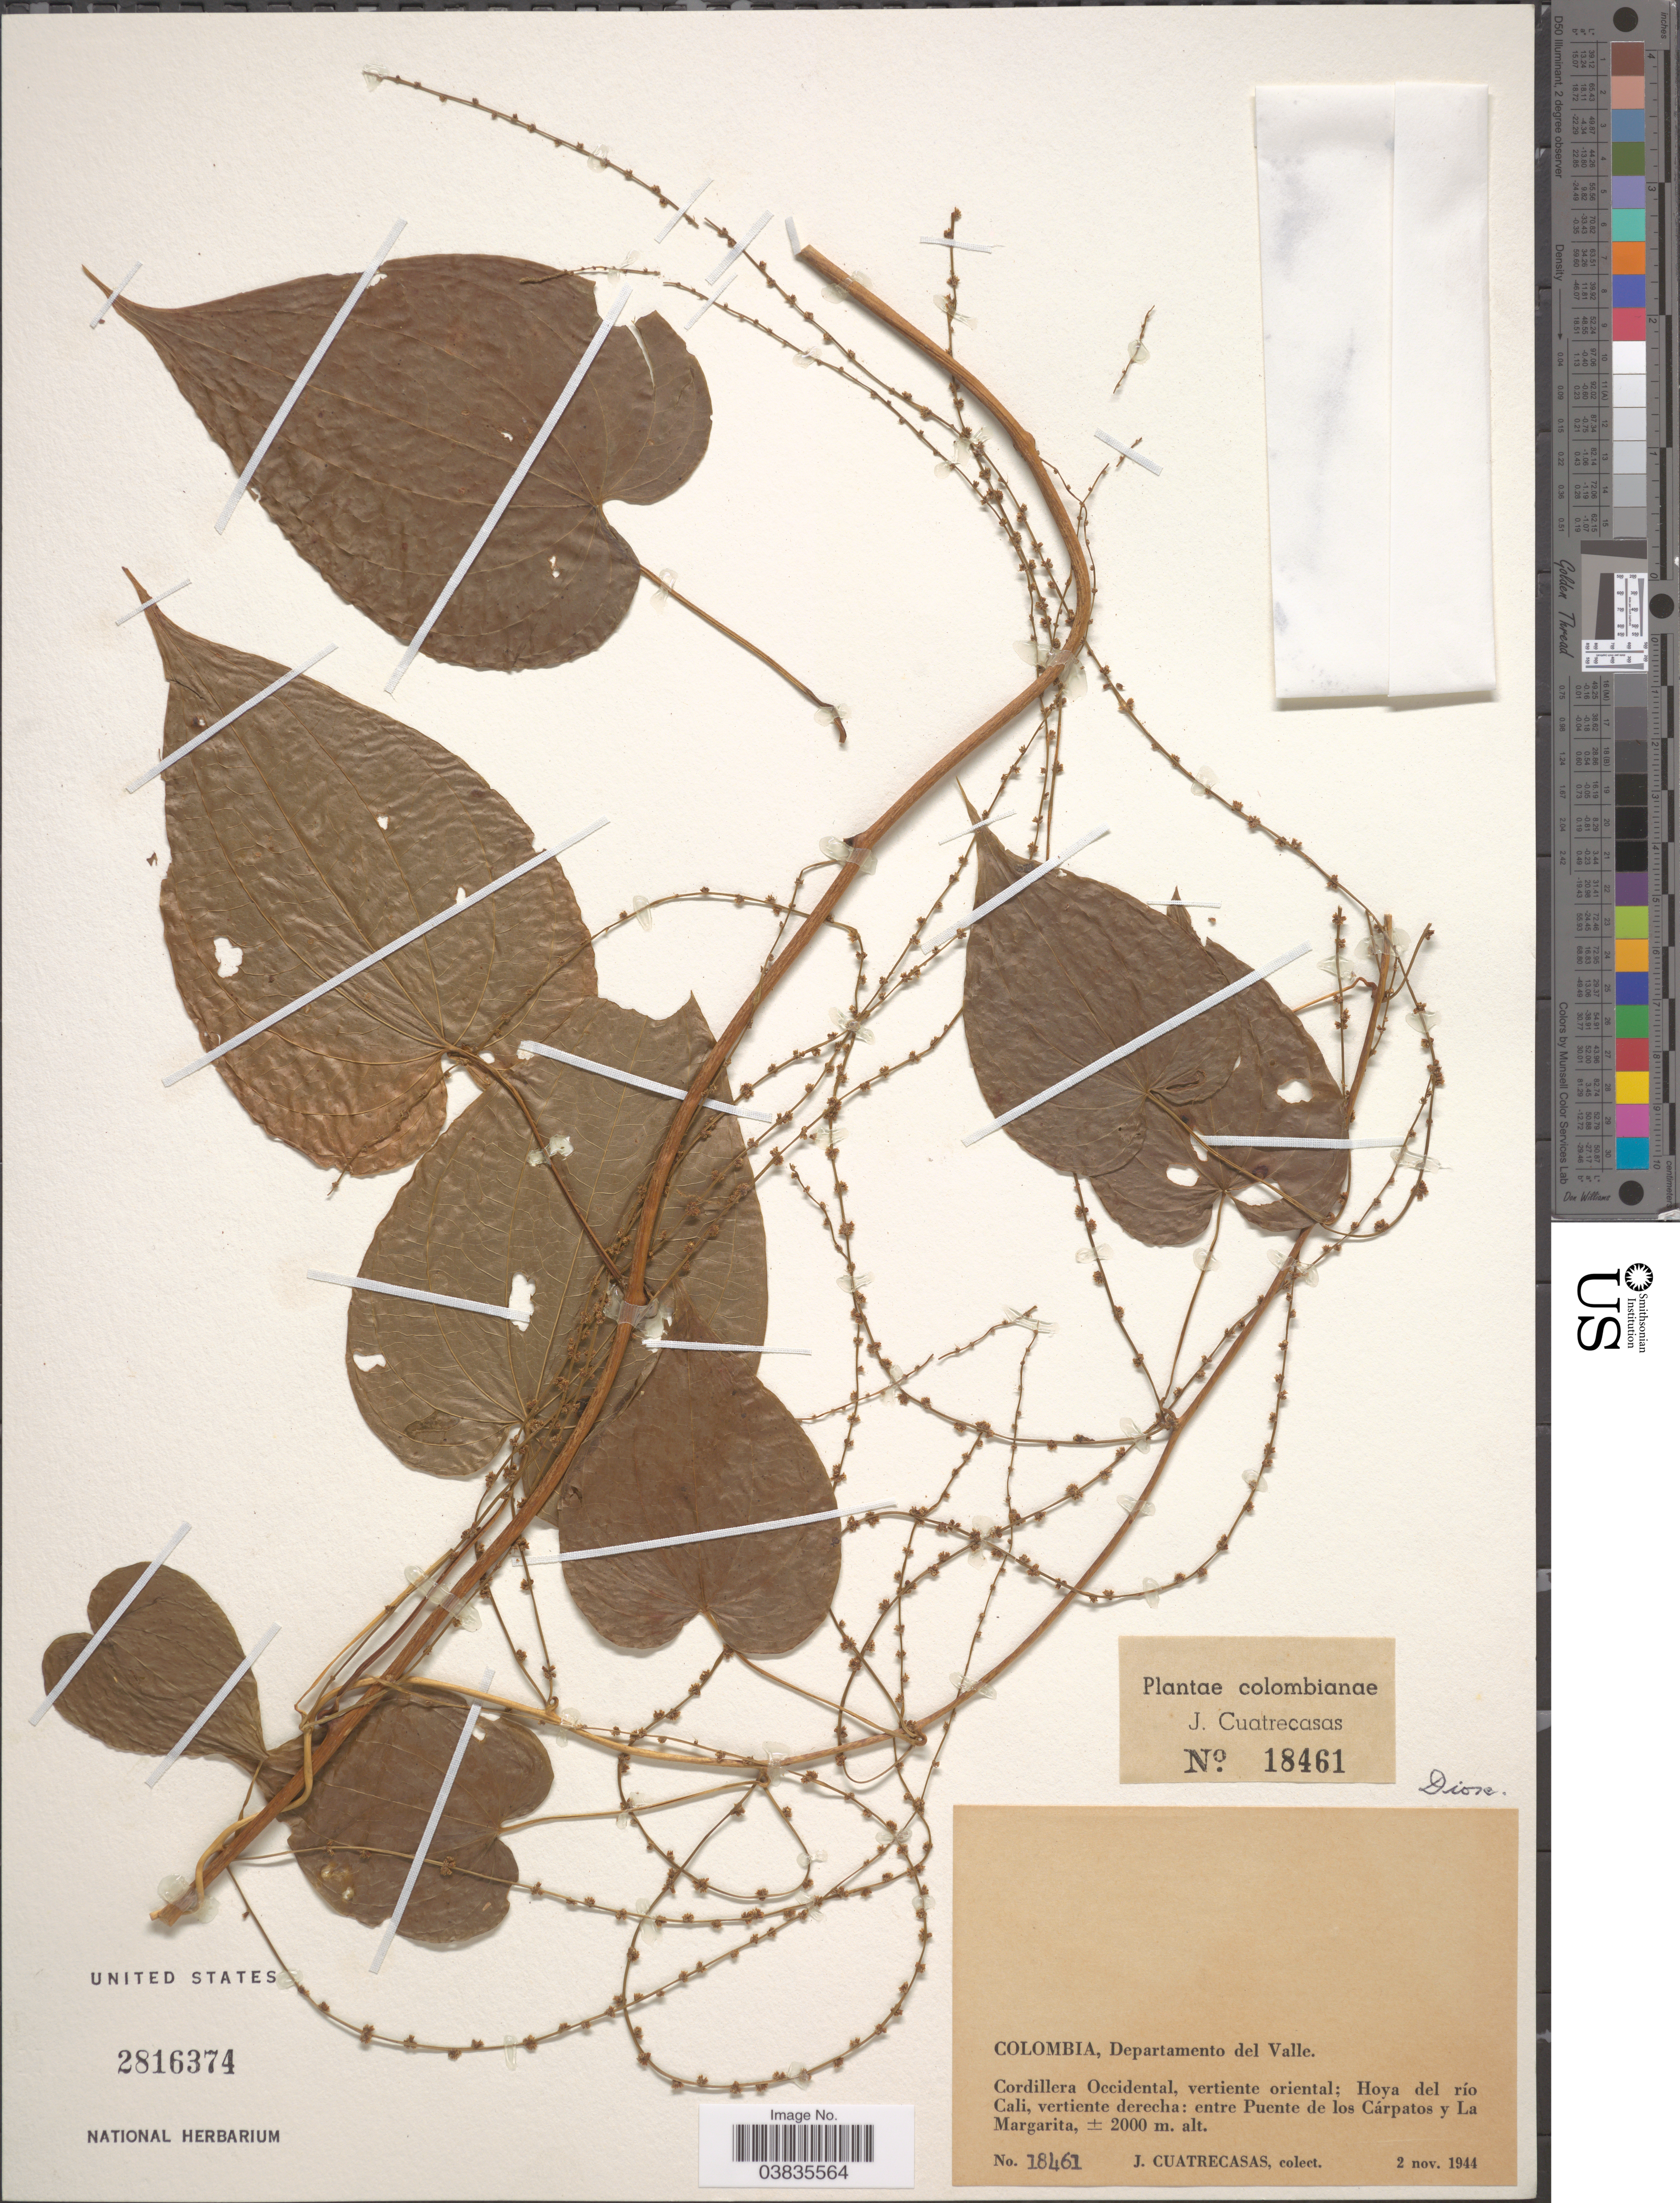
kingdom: Plantae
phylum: Tracheophyta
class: Liliopsida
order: Dioscoreales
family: Dioscoreaceae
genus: Dioscorea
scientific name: Dioscorea sp.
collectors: J. Cuatrecasas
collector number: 18461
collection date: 1944-11-02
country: Colombia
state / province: Valle del Cauca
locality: Departamento del Valle. Cordillera Occidental, vertiente oriental; Hoya del río Cali, vertiente derecha: entre Puente de los Cárpatos y La Margarita.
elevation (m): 2000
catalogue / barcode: US 2816374